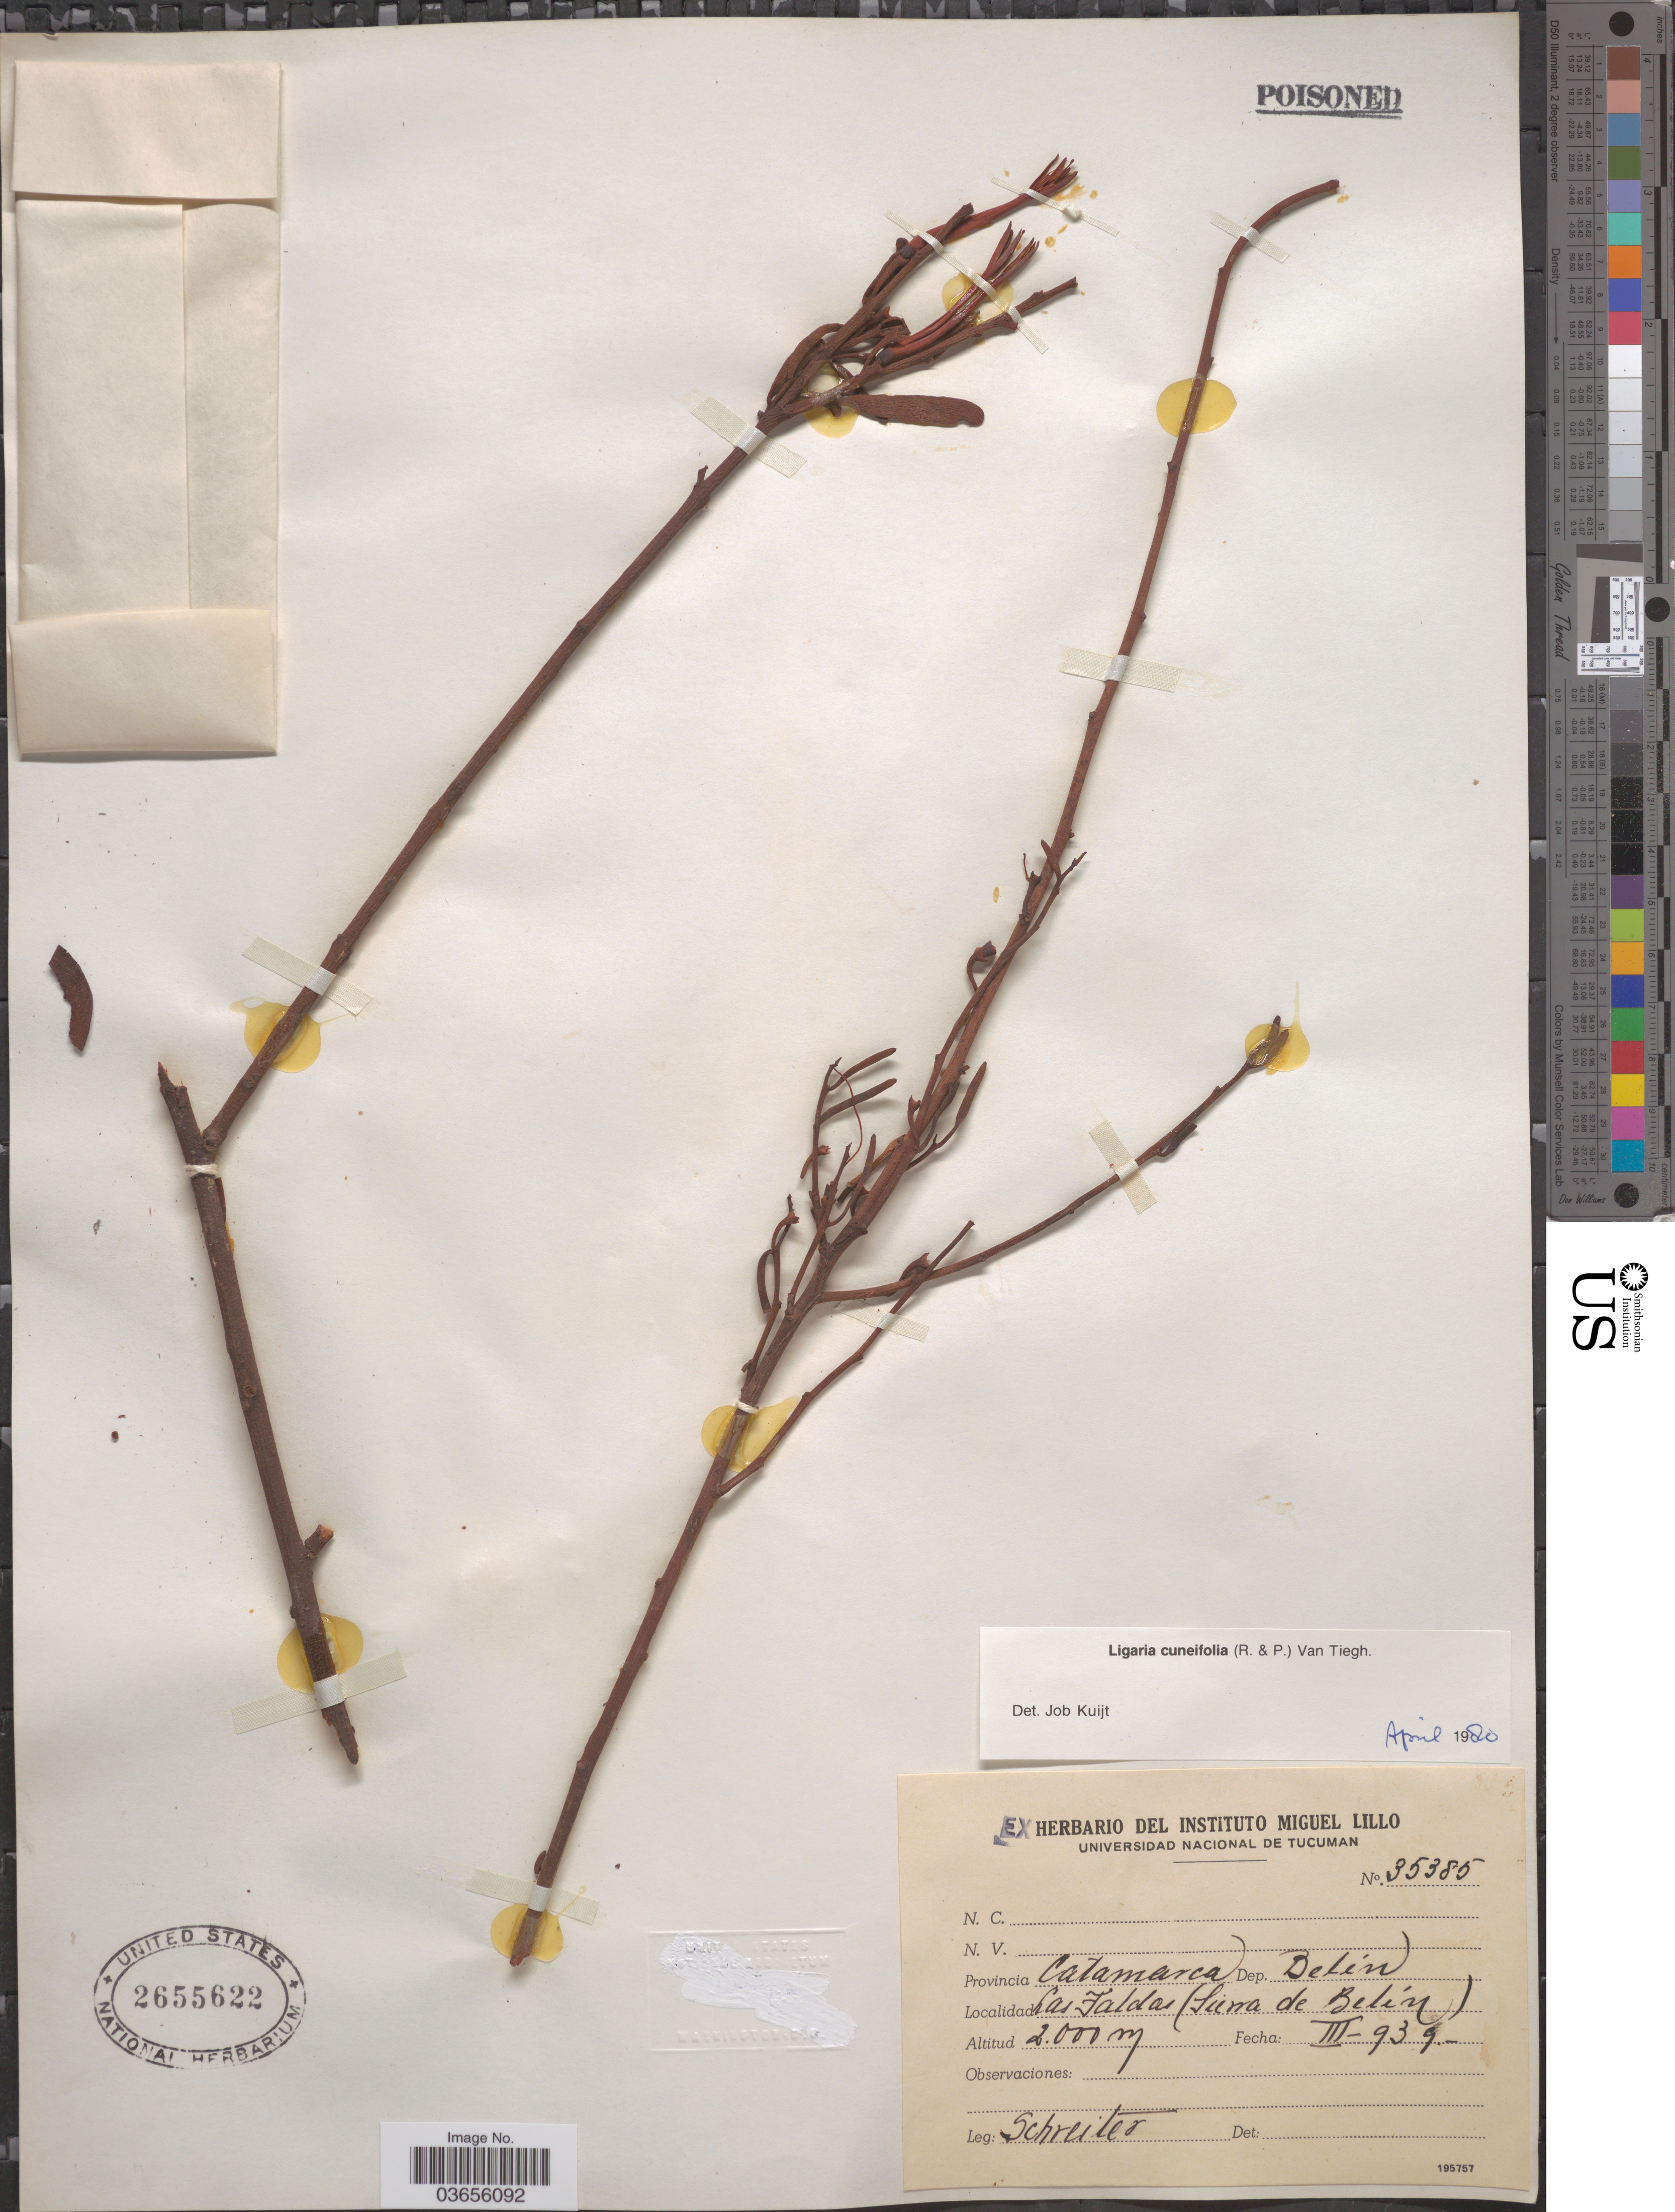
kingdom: Plantae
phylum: Tracheophyta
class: Magnoliopsida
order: Santalales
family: Loranthaceae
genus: Ligaria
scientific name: Ligaria cuneifolia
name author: (Ruiz & Pav.) Tiegh.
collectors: -. Schreiter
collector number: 35385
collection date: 1939-03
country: Argentina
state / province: Catamarca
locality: Dep. Belin. Las Faldas (Sierra de Belin).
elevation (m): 2000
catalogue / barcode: US 2655622